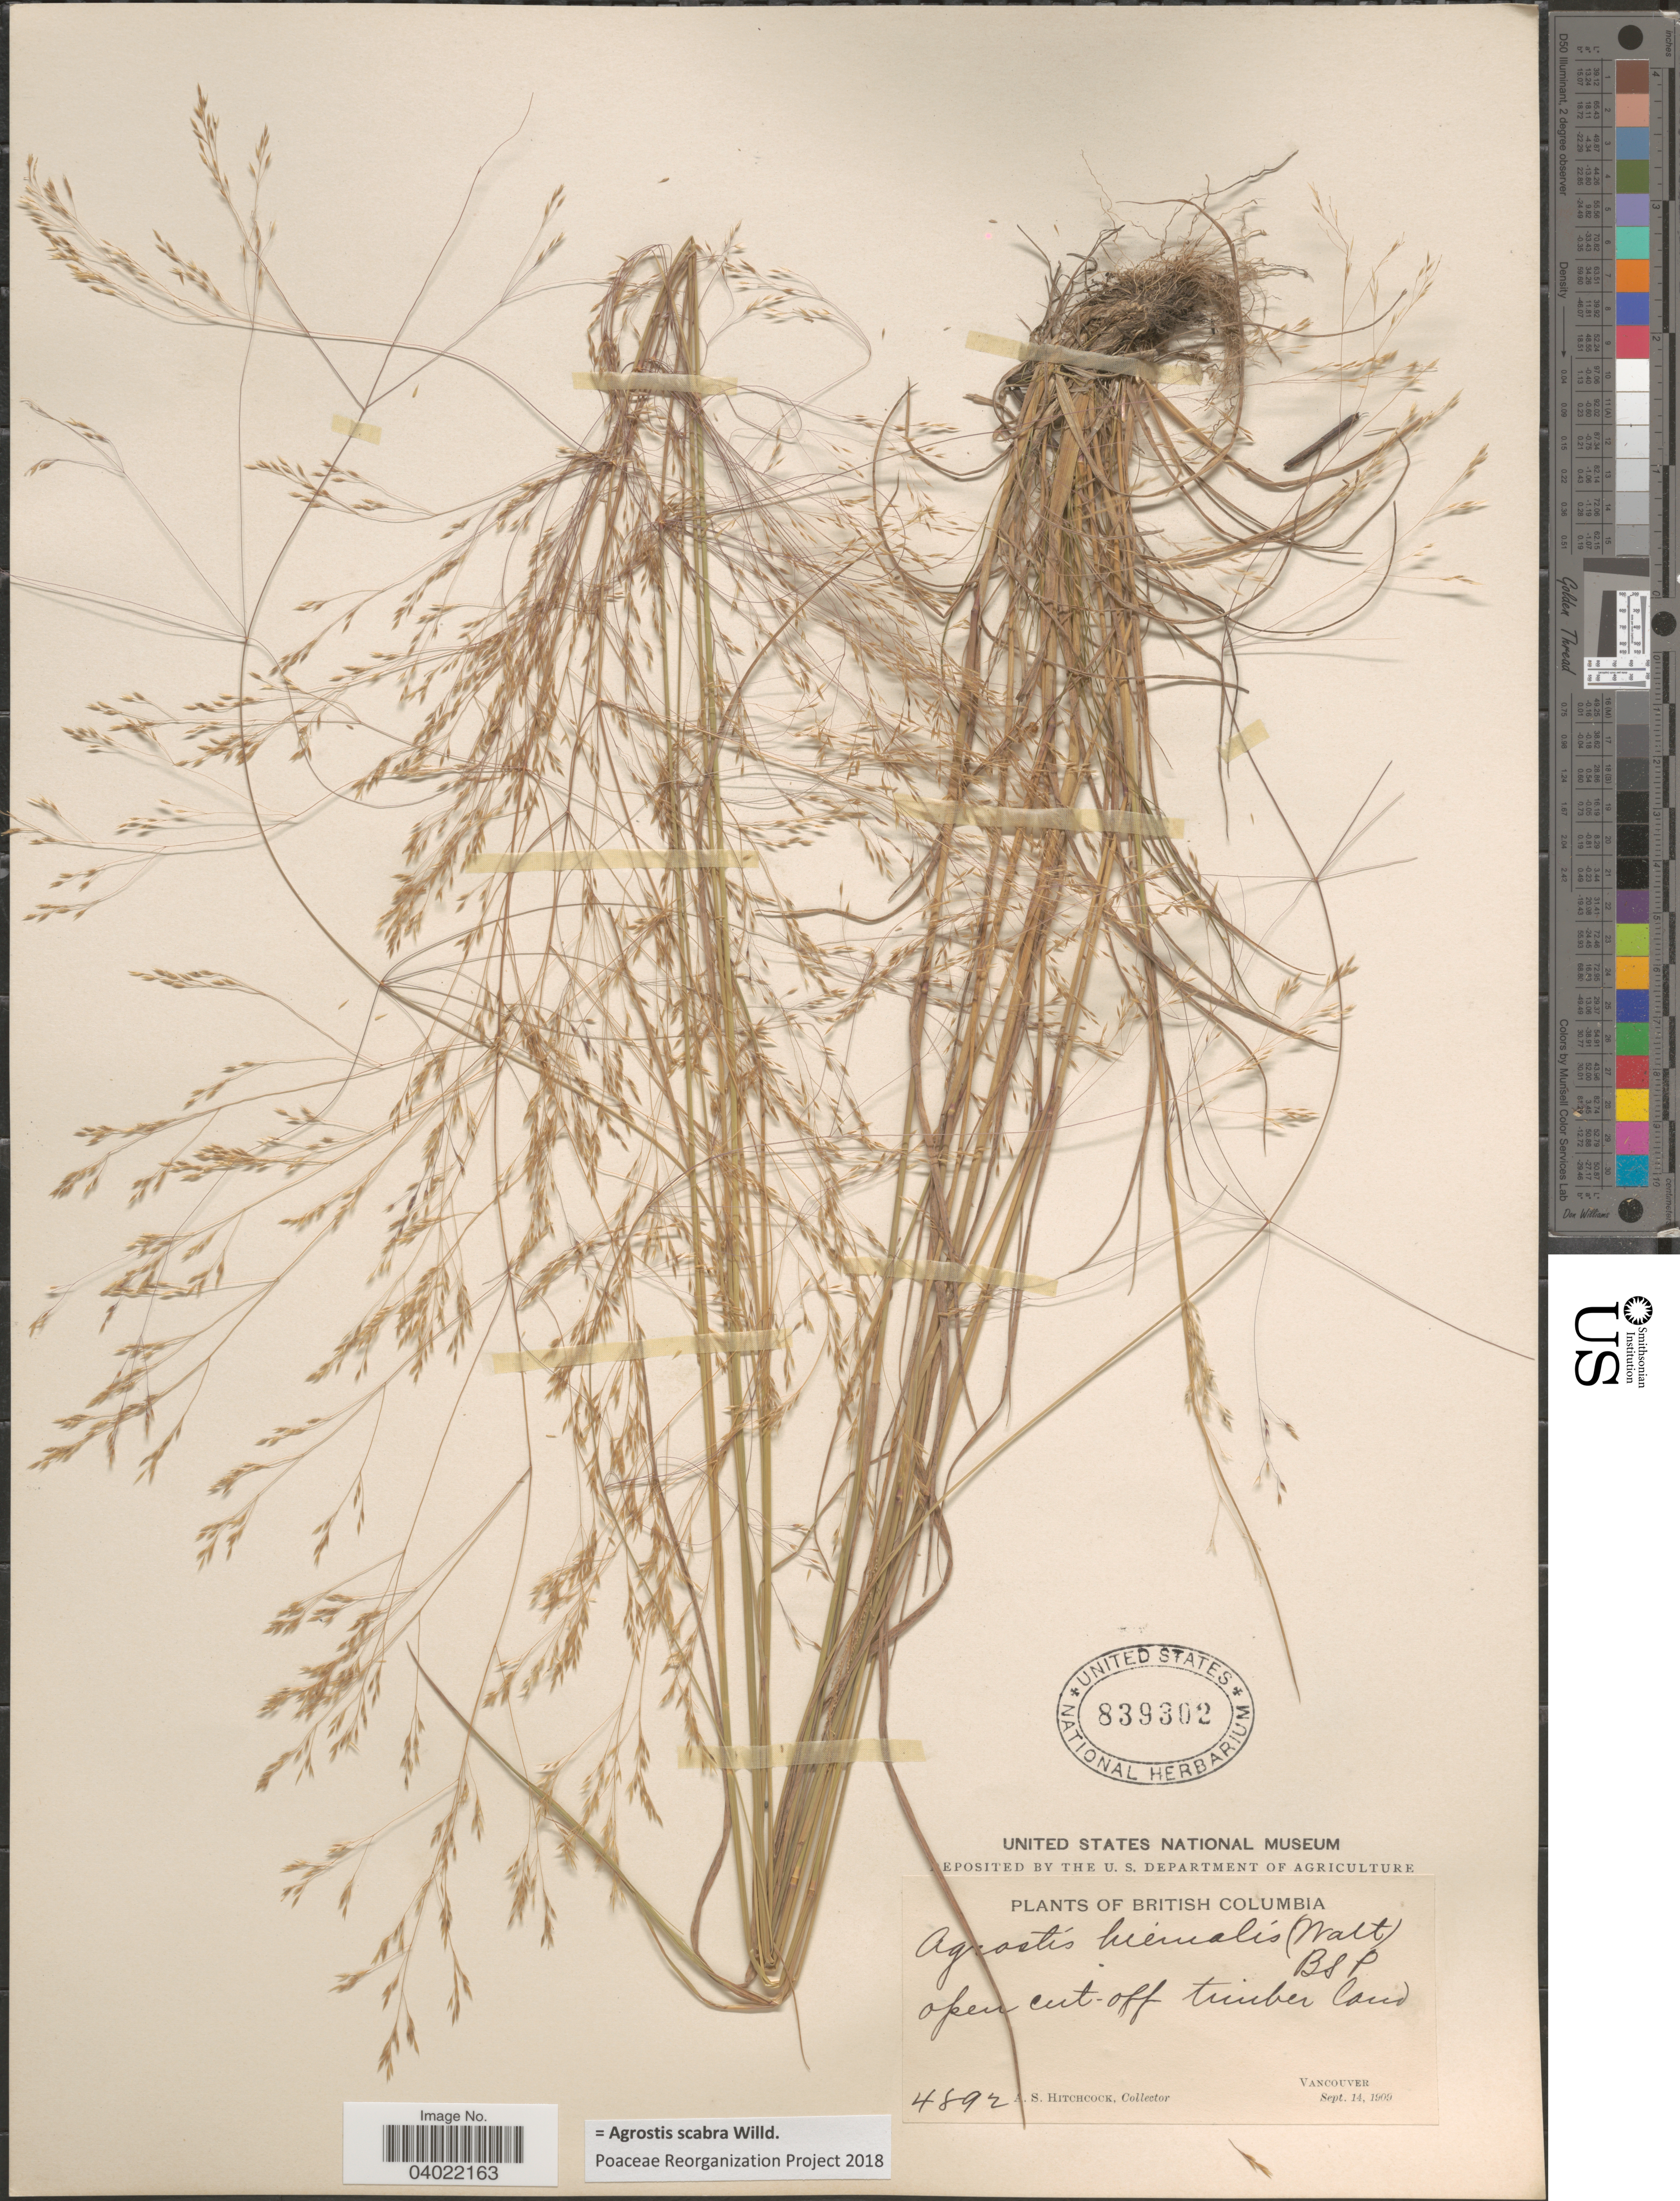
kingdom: Plantae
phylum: Tracheophyta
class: Liliopsida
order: Poales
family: Poaceae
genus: Agrostis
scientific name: Agrostis scabra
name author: Willd.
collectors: A. S. Hitchcock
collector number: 4892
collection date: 1909-09-14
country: Canada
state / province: British Columbia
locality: Open cut-off timberland. Vancouver.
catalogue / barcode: US 839302